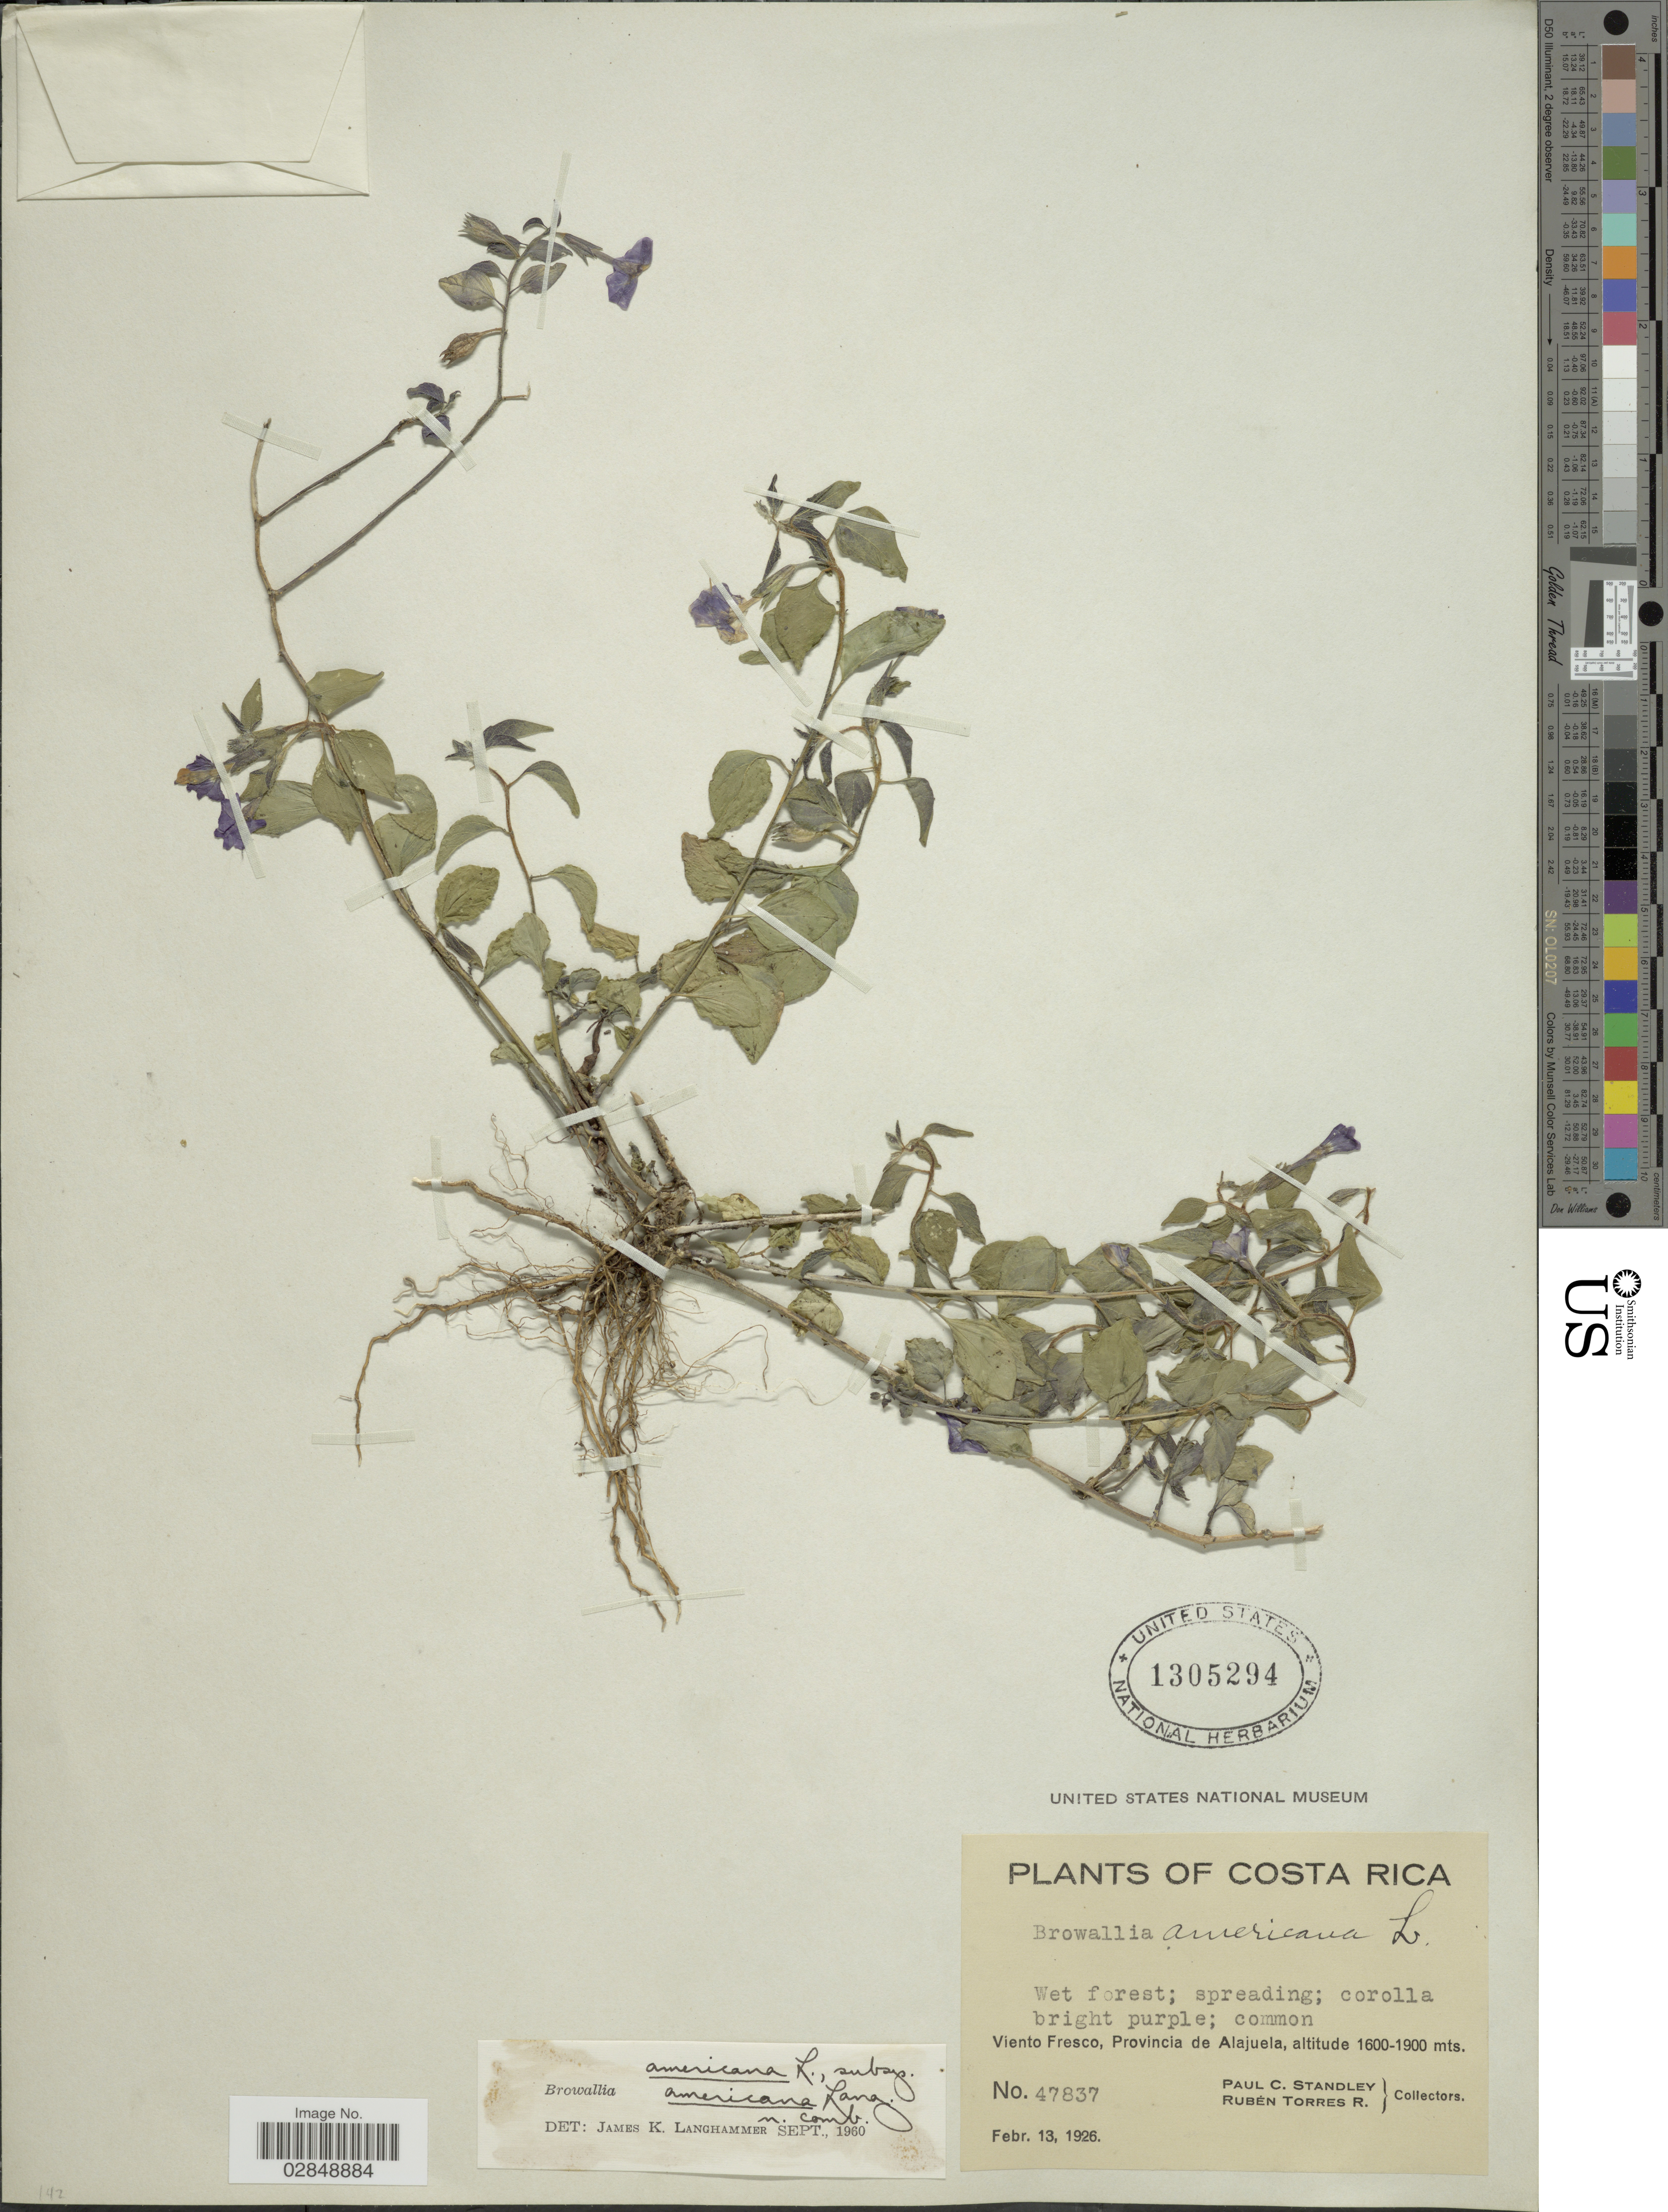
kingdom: Plantae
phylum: Tracheophyta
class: Magnoliopsida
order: Solanales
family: Solanaceae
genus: Browallia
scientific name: Browallia americana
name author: L.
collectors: P. C. Standley & R. Torres Rojas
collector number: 47837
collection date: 1926-02-13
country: Costa Rica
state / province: Alajuela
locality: Viento Fresco.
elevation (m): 1600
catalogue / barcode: US 1305294